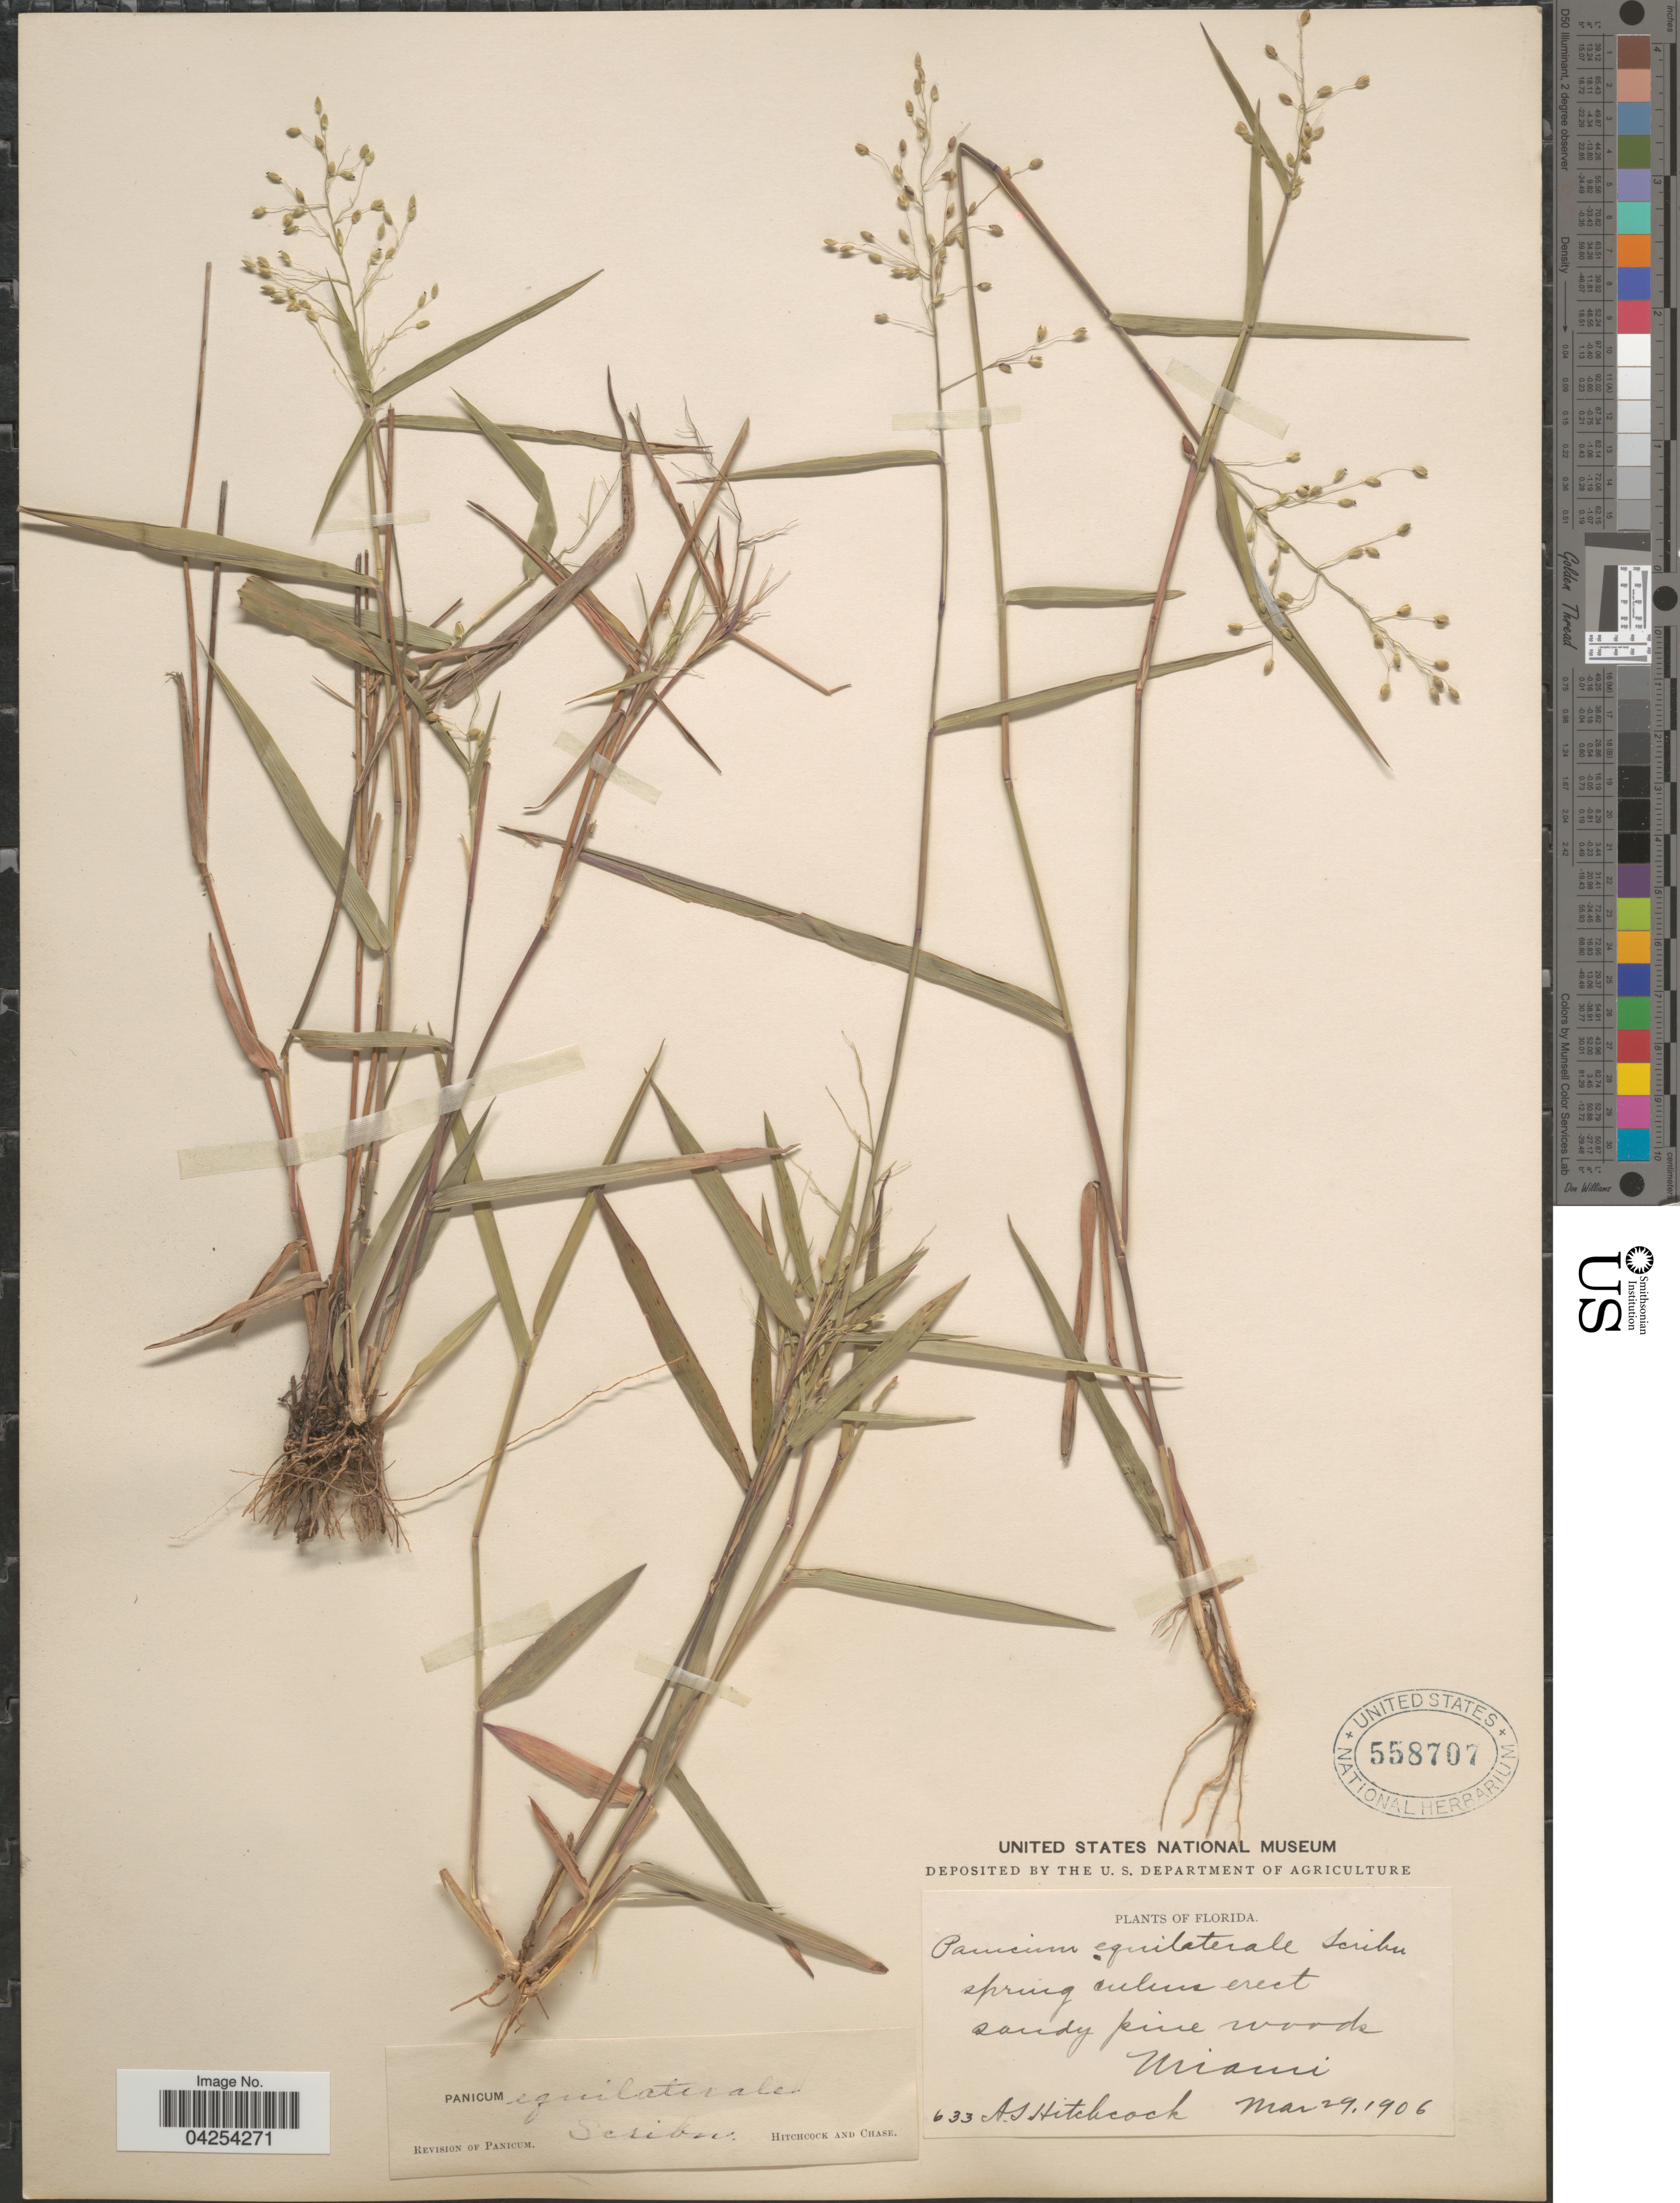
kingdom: Plantae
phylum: Tracheophyta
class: Liliopsida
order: Poales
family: Poaceae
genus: Dichanthelium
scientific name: Dichanthelium commutatum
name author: (Schult.) Gould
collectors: A. S. Hitchcock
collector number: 633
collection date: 1906-03-29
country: United States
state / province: Florida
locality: Miami.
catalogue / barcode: US 558707